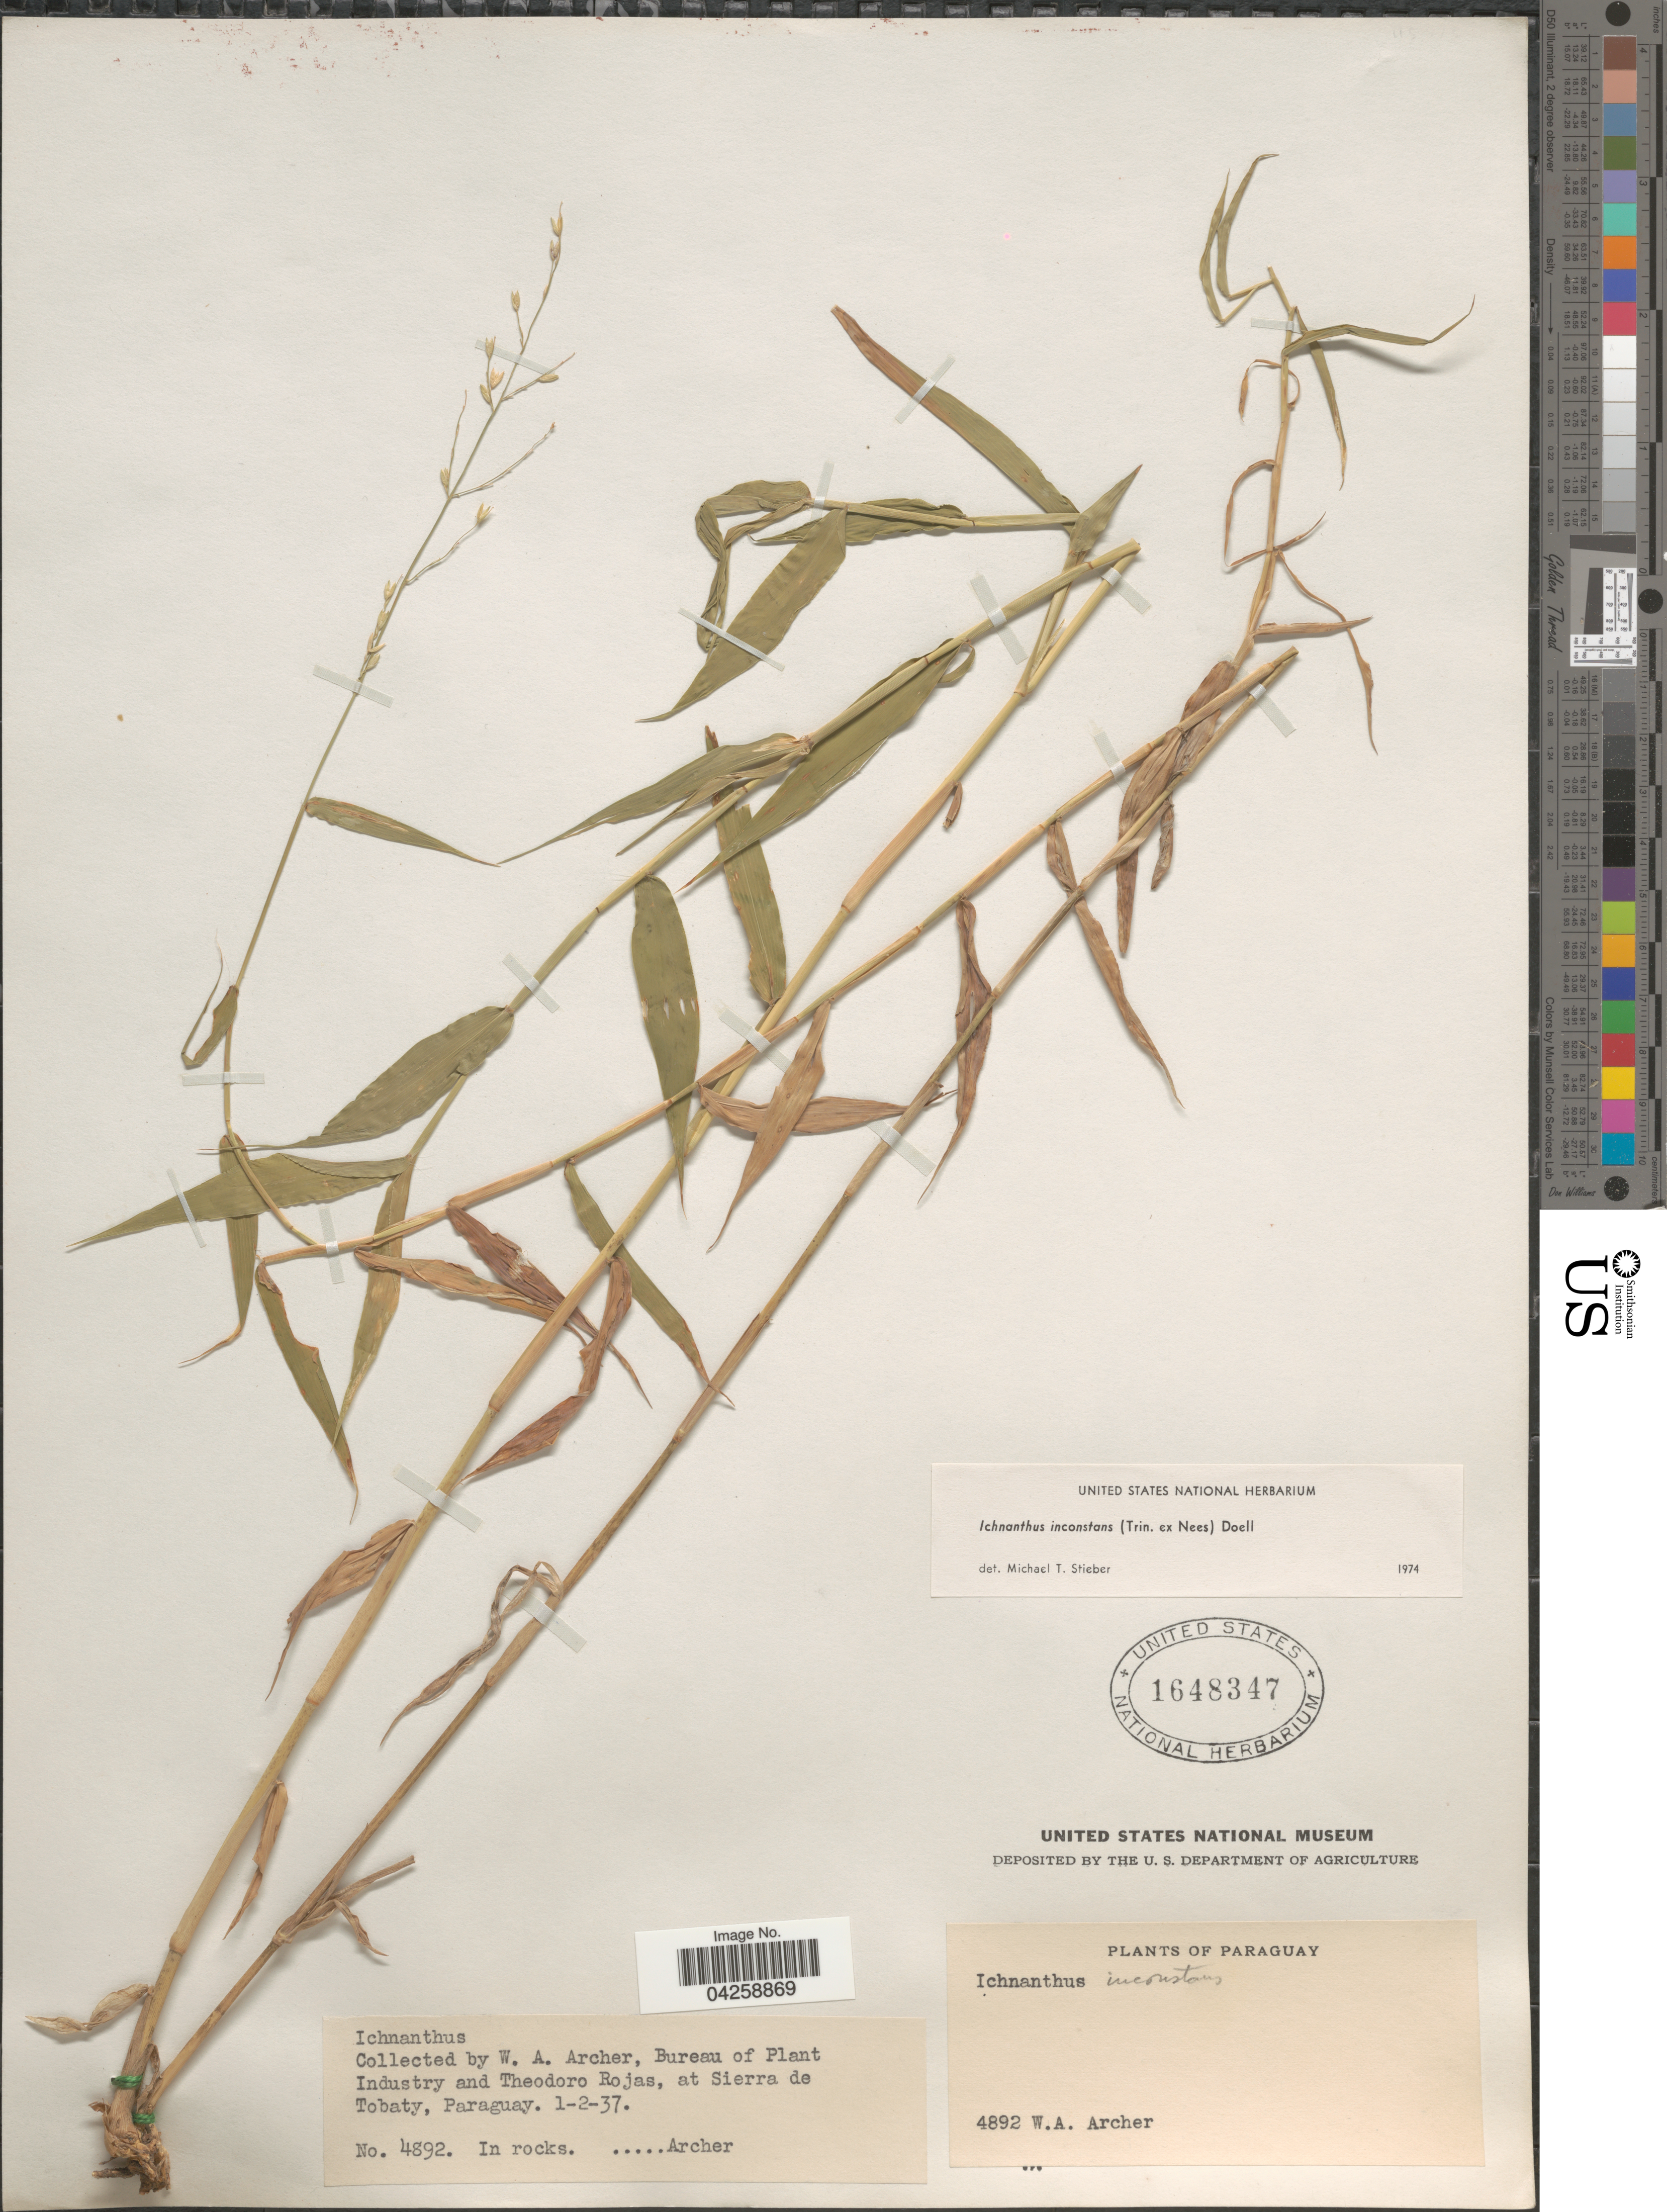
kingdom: Plantae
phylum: Tracheophyta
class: Liliopsida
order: Poales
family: Poaceae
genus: Ichnanthus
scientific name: Ichnanthus inconstans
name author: (Trin. ex Nees) Döll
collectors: W. Archer & T. Rojas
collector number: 4892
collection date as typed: Transcribed d/m/y: 1/2/37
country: Paraguay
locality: At Sierra de Tobaty.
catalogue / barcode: US 1648347